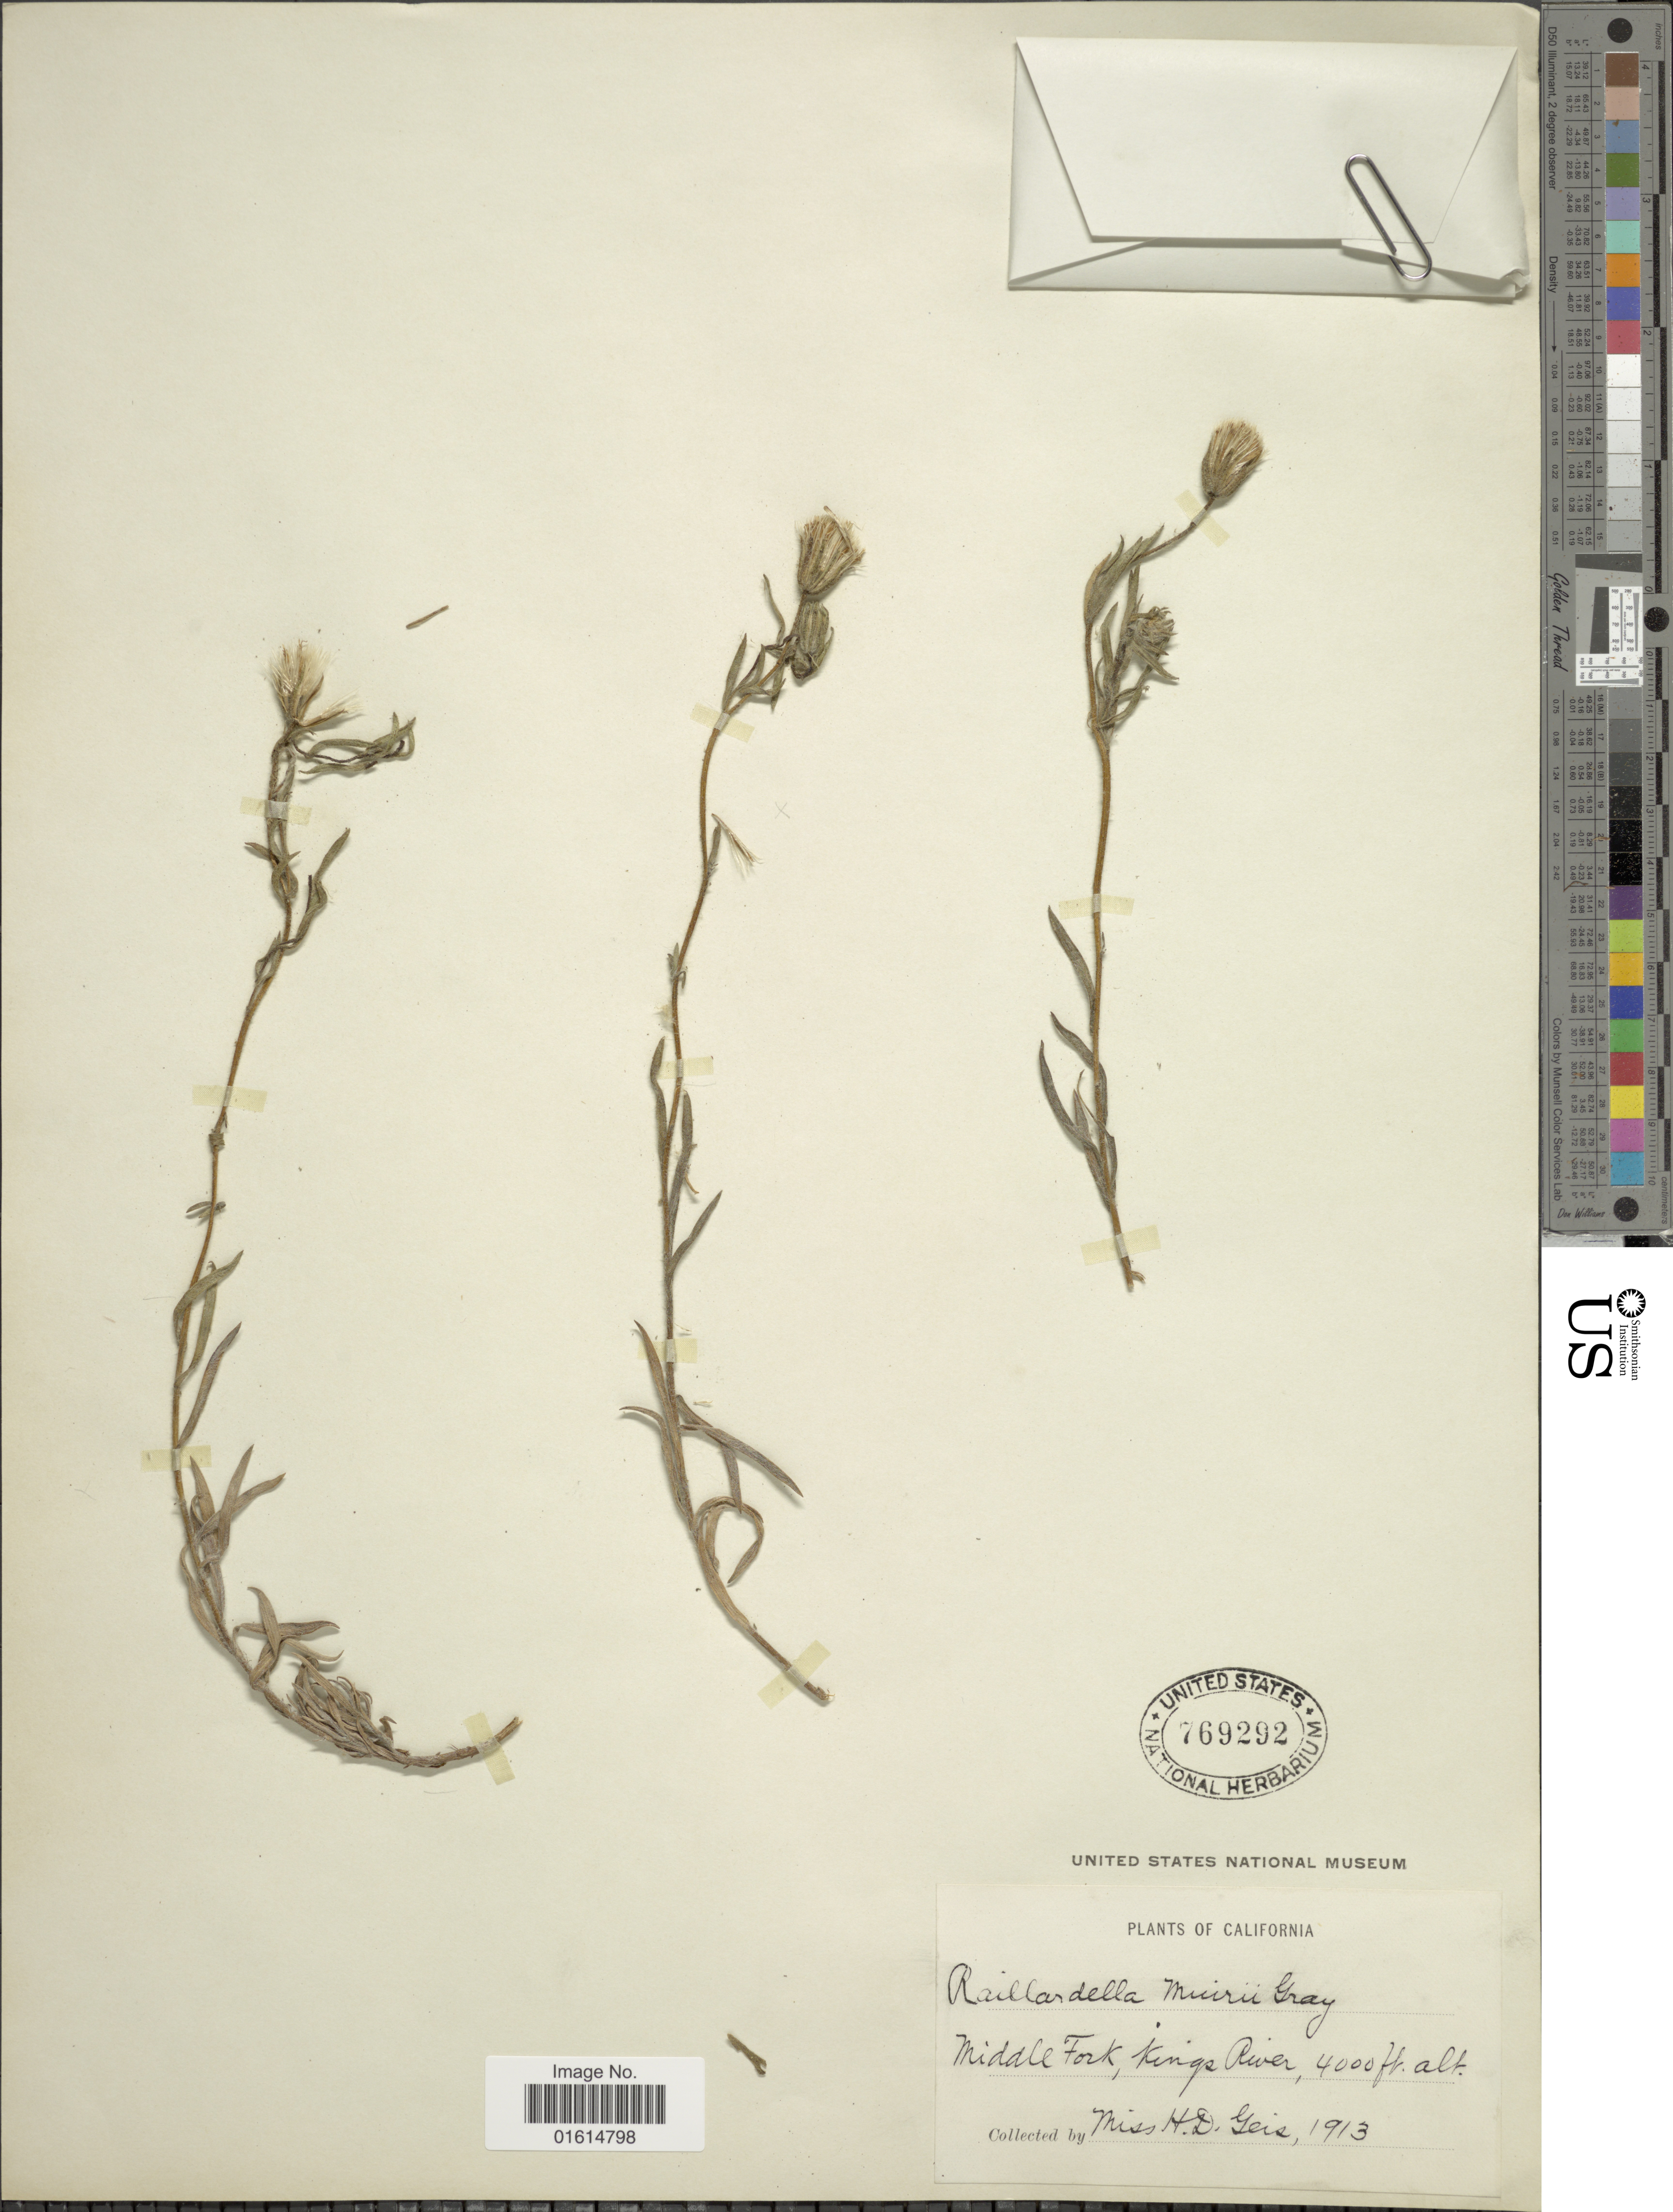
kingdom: Plantae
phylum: Tracheophyta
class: Magnoliopsida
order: Asterales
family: Asteraceae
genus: Carlquistia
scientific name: Carlquistia muirii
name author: (A. Gray) B.G. Baldwin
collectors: H. Geis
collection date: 1913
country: United States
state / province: California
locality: Middle Fork, Kings River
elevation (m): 1219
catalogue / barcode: US 769292